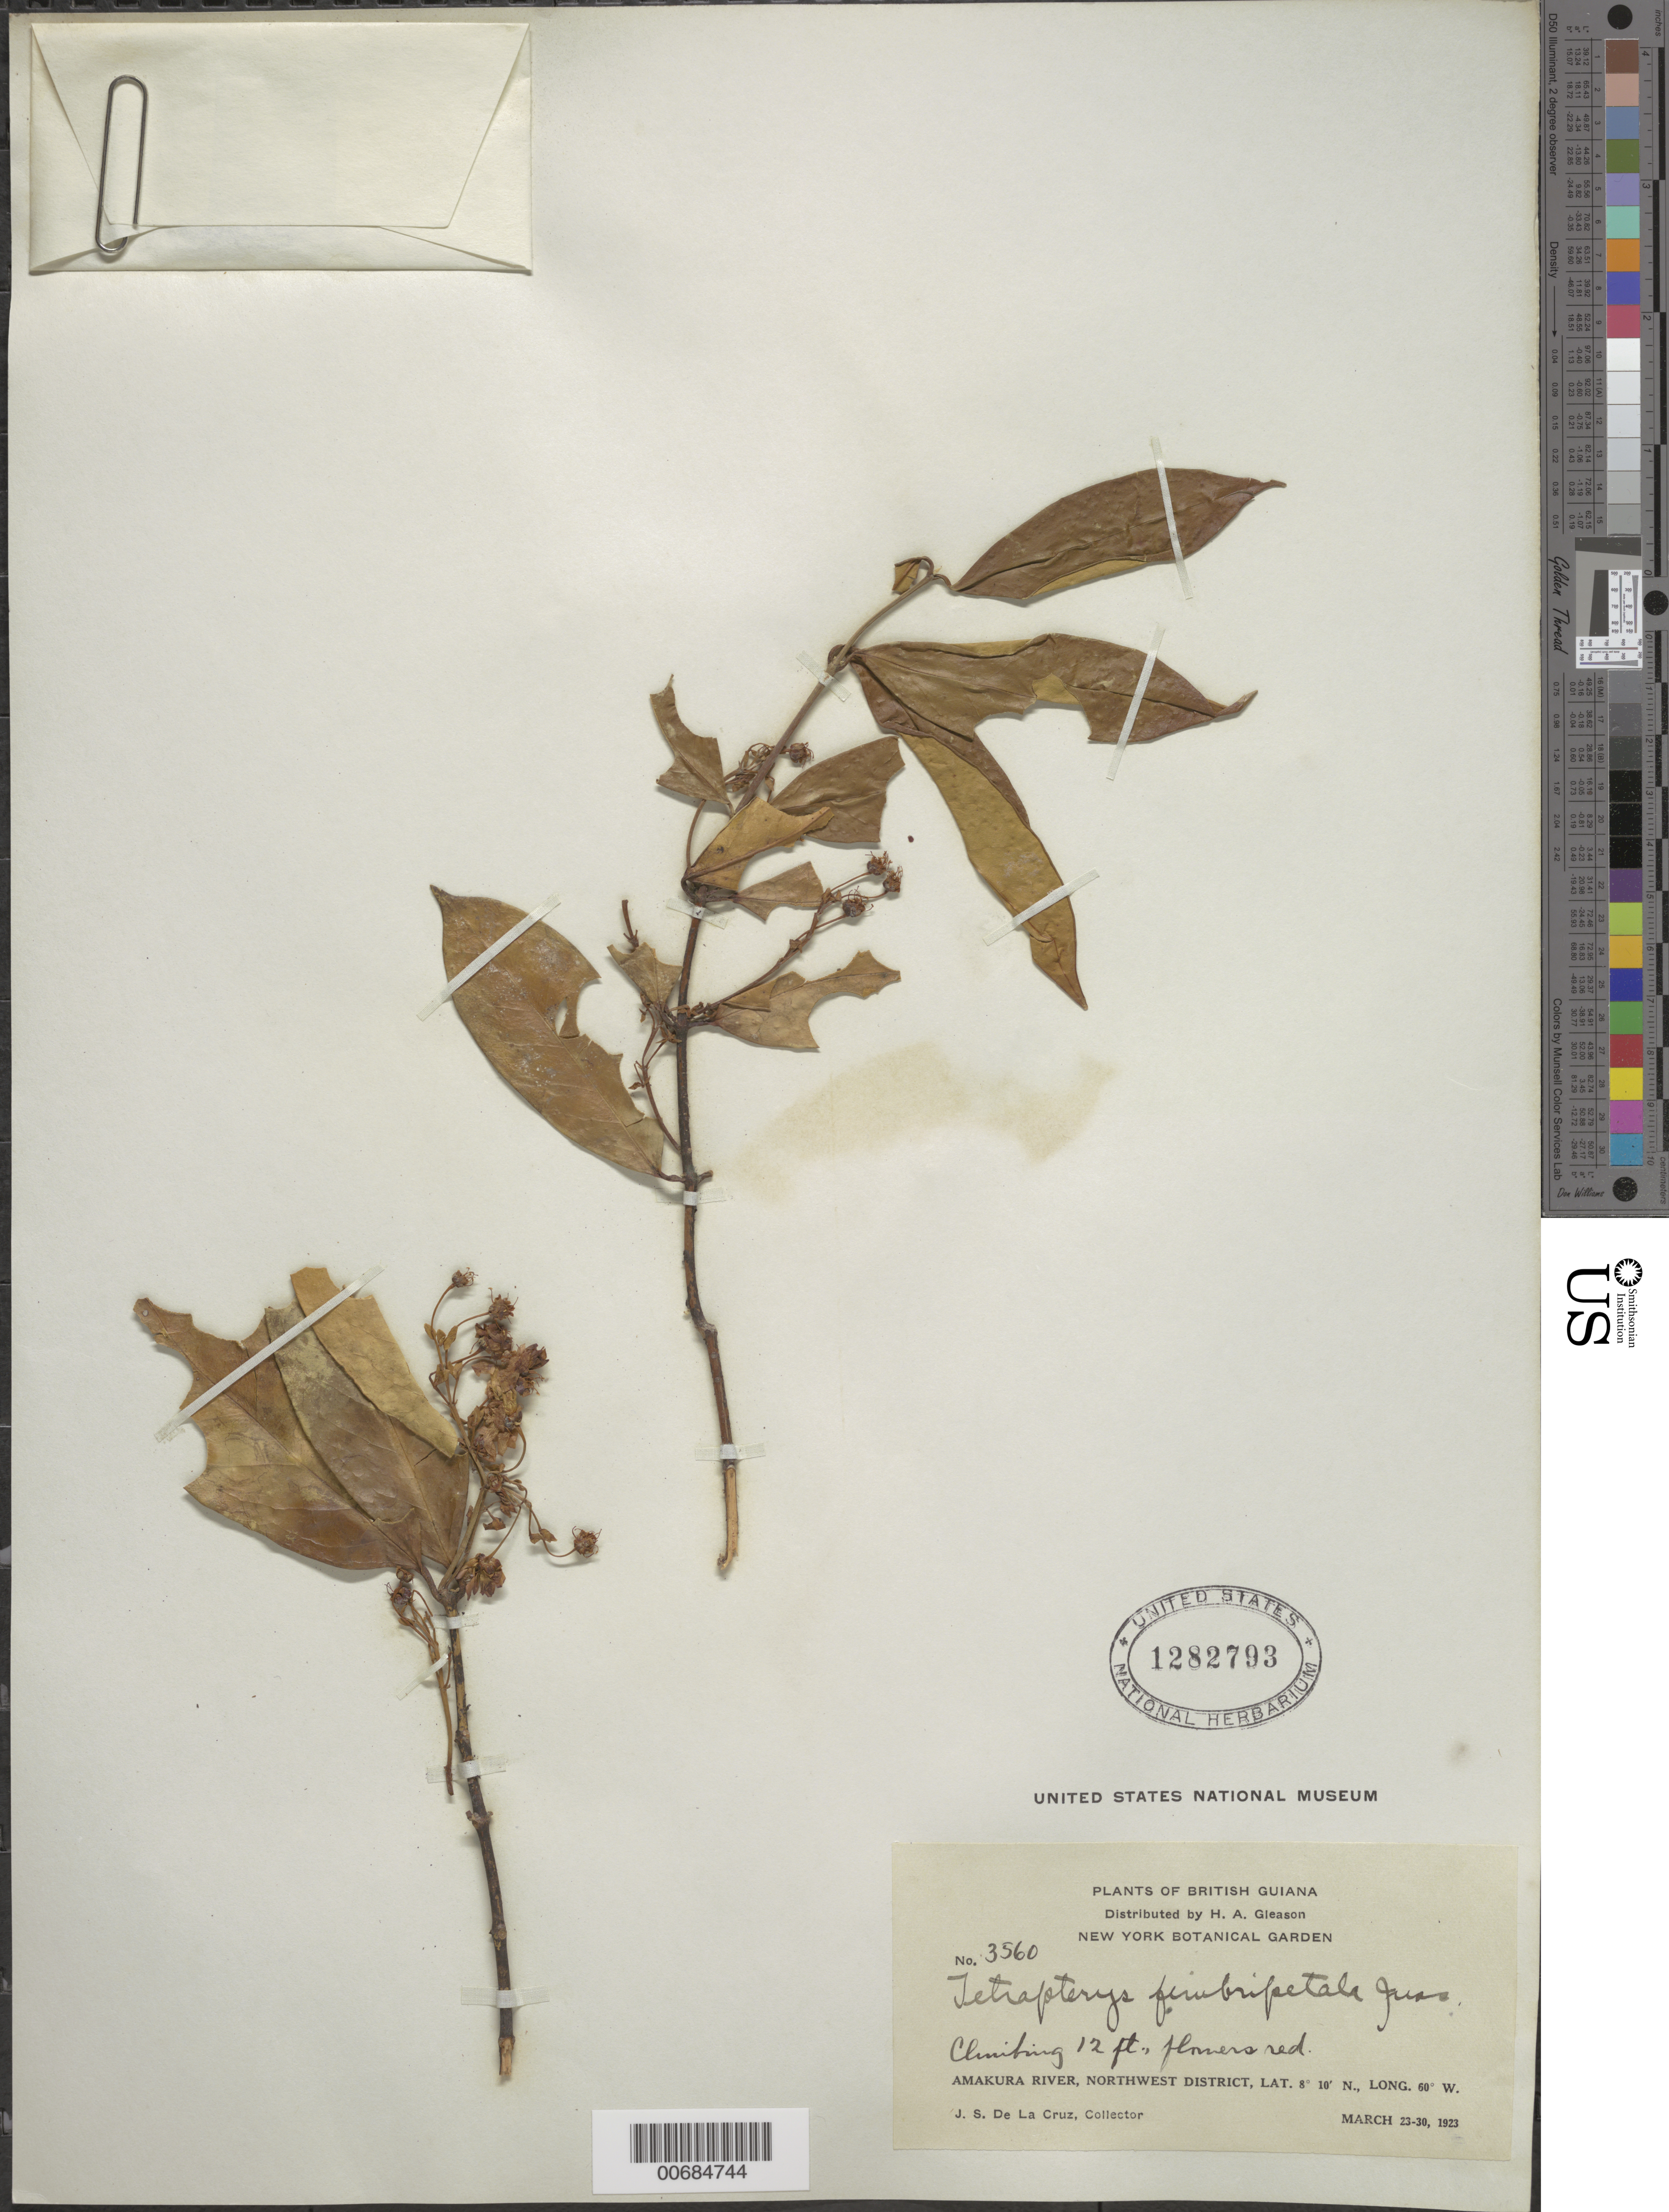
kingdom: Plantae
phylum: Tracheophyta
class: Magnoliopsida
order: Malpighiales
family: Malpighiaceae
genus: Glicophyllum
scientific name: Glicophyllum fimbripetalum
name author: (A. Juss.) R.F. Almeida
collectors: J. S. de la Cruz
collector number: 3560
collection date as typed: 23-Mar-23 to 30-Mar-23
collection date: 1923-03-23/1923-03-30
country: Guyana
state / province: Barima-Waini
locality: Amakura R., NW District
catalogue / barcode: US 1282793